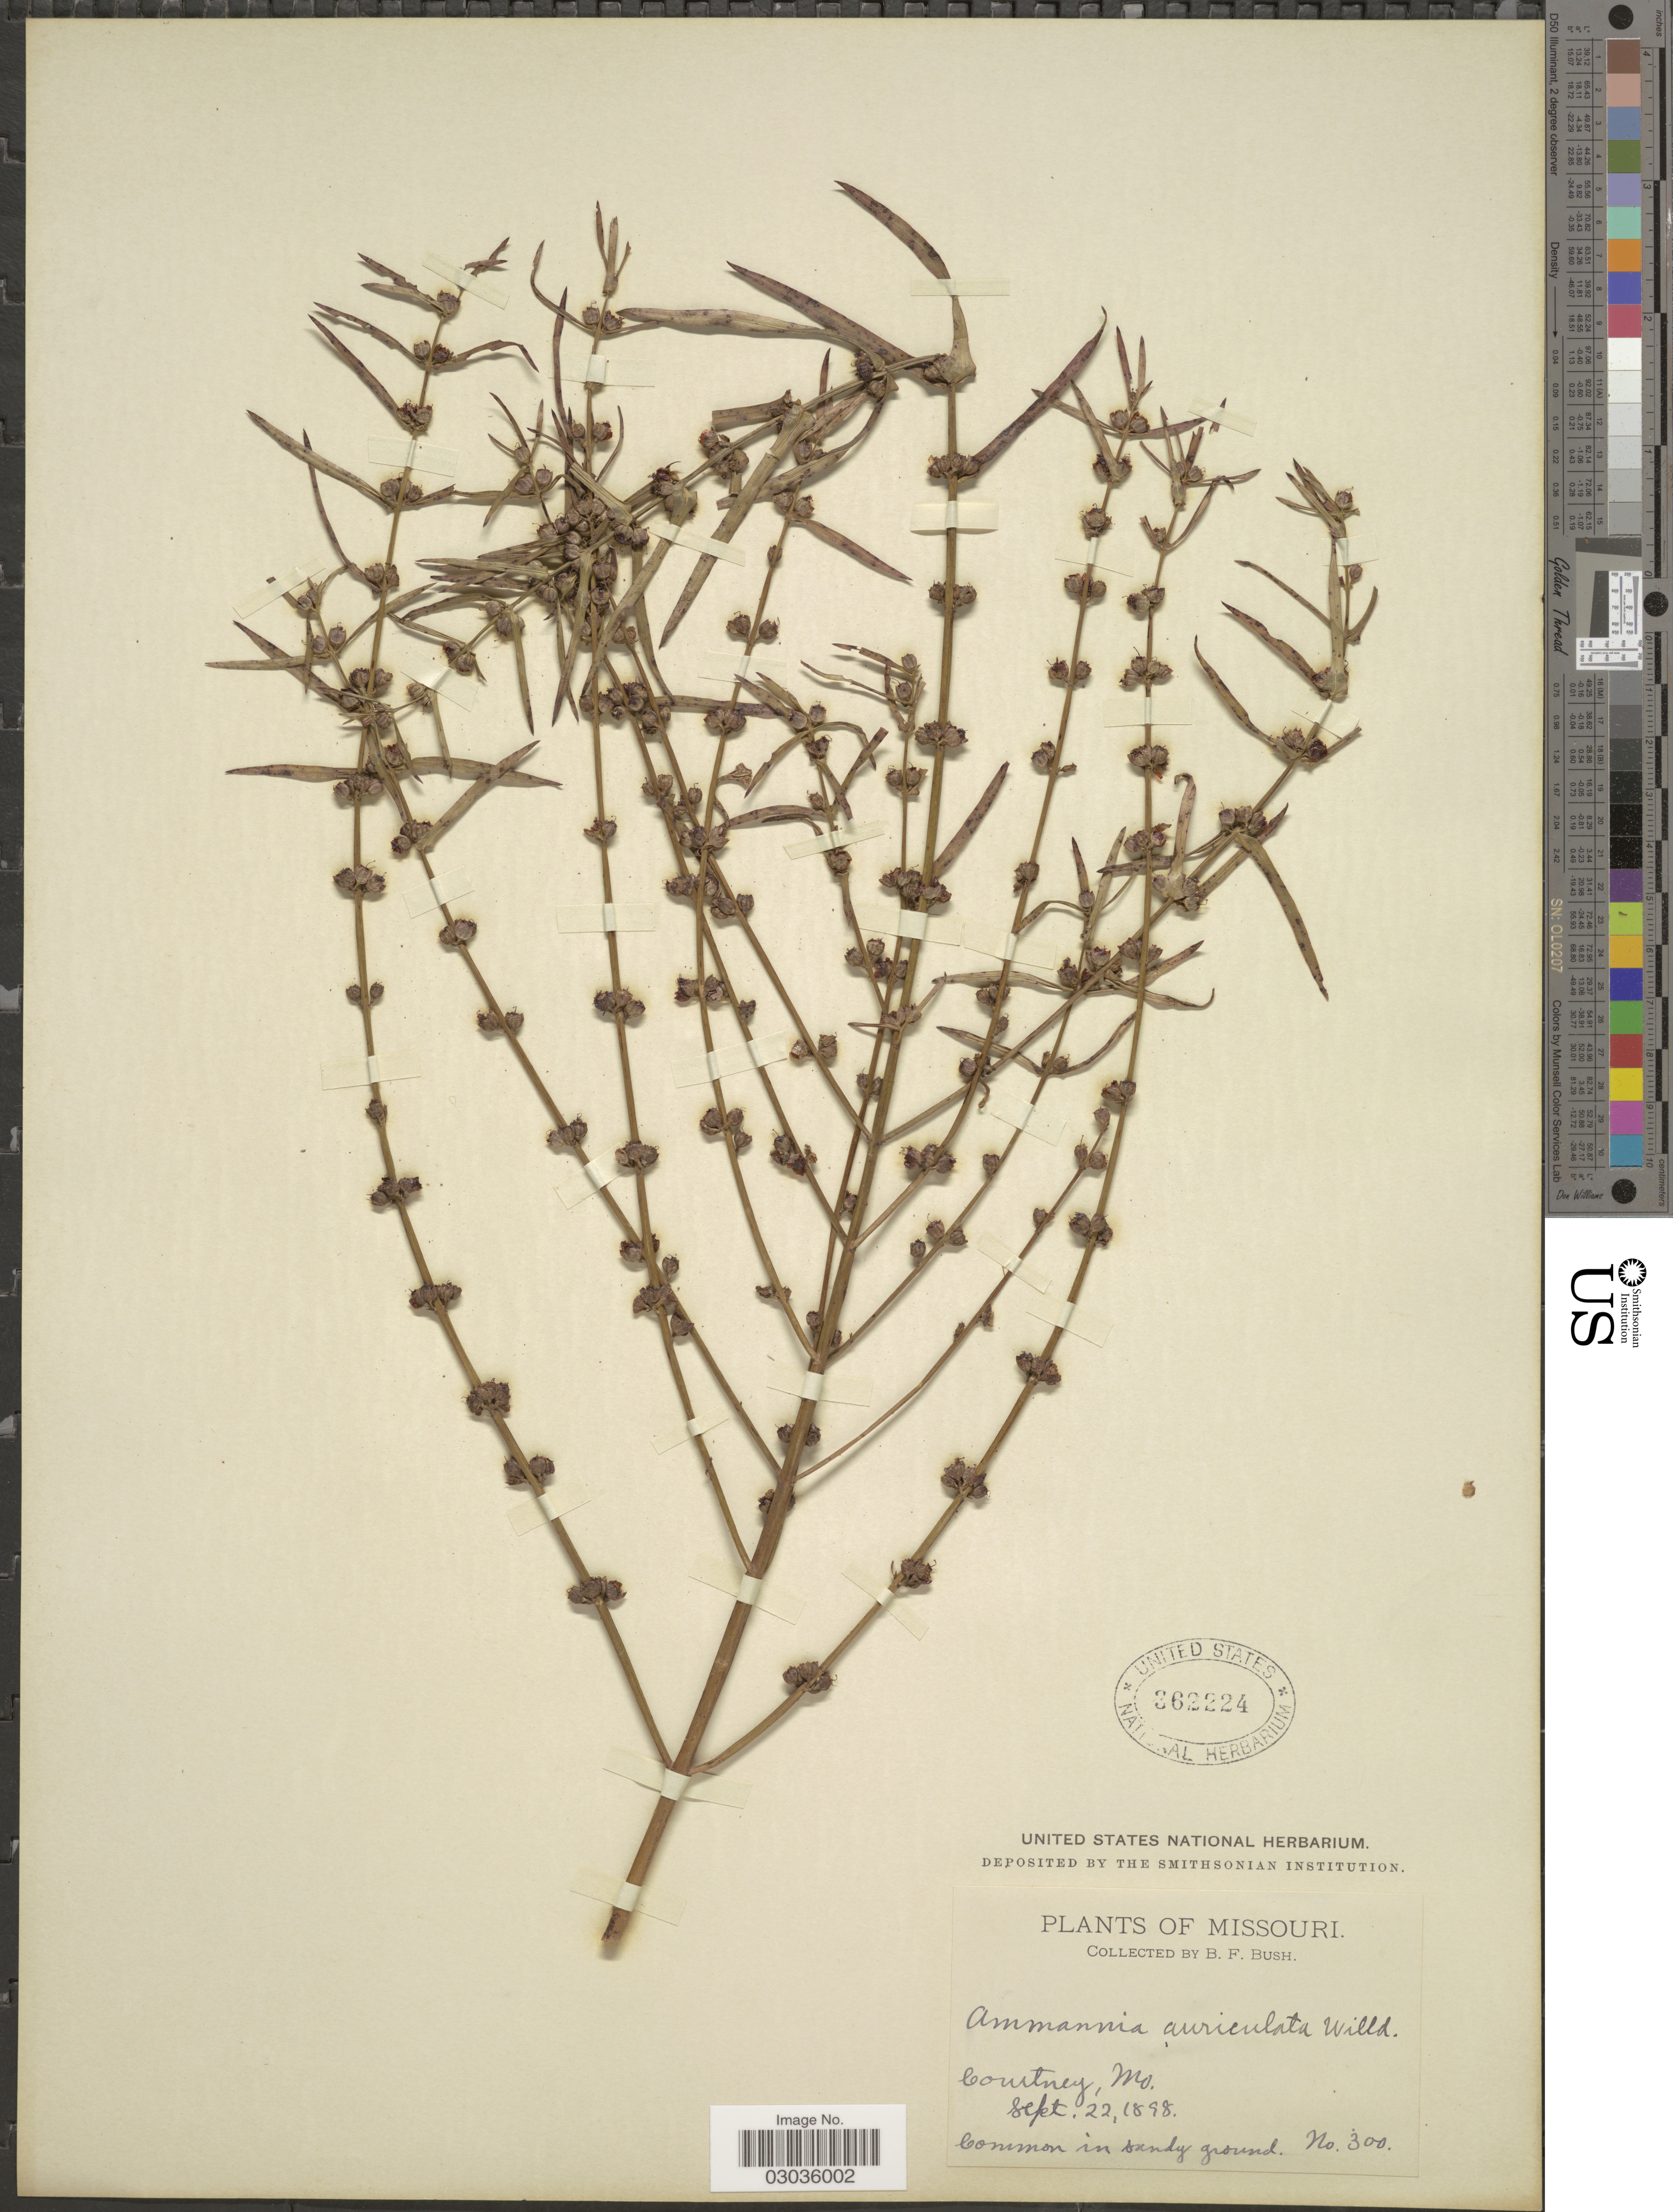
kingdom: Plantae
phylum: Tracheophyta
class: Magnoliopsida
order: Myrtales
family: Lythraceae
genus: Ammannia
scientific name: Ammannia auriculata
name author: Willd.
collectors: B. F. Bush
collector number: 300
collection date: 1898-09-22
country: United States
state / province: Missouri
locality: Courtney.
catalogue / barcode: US 362224